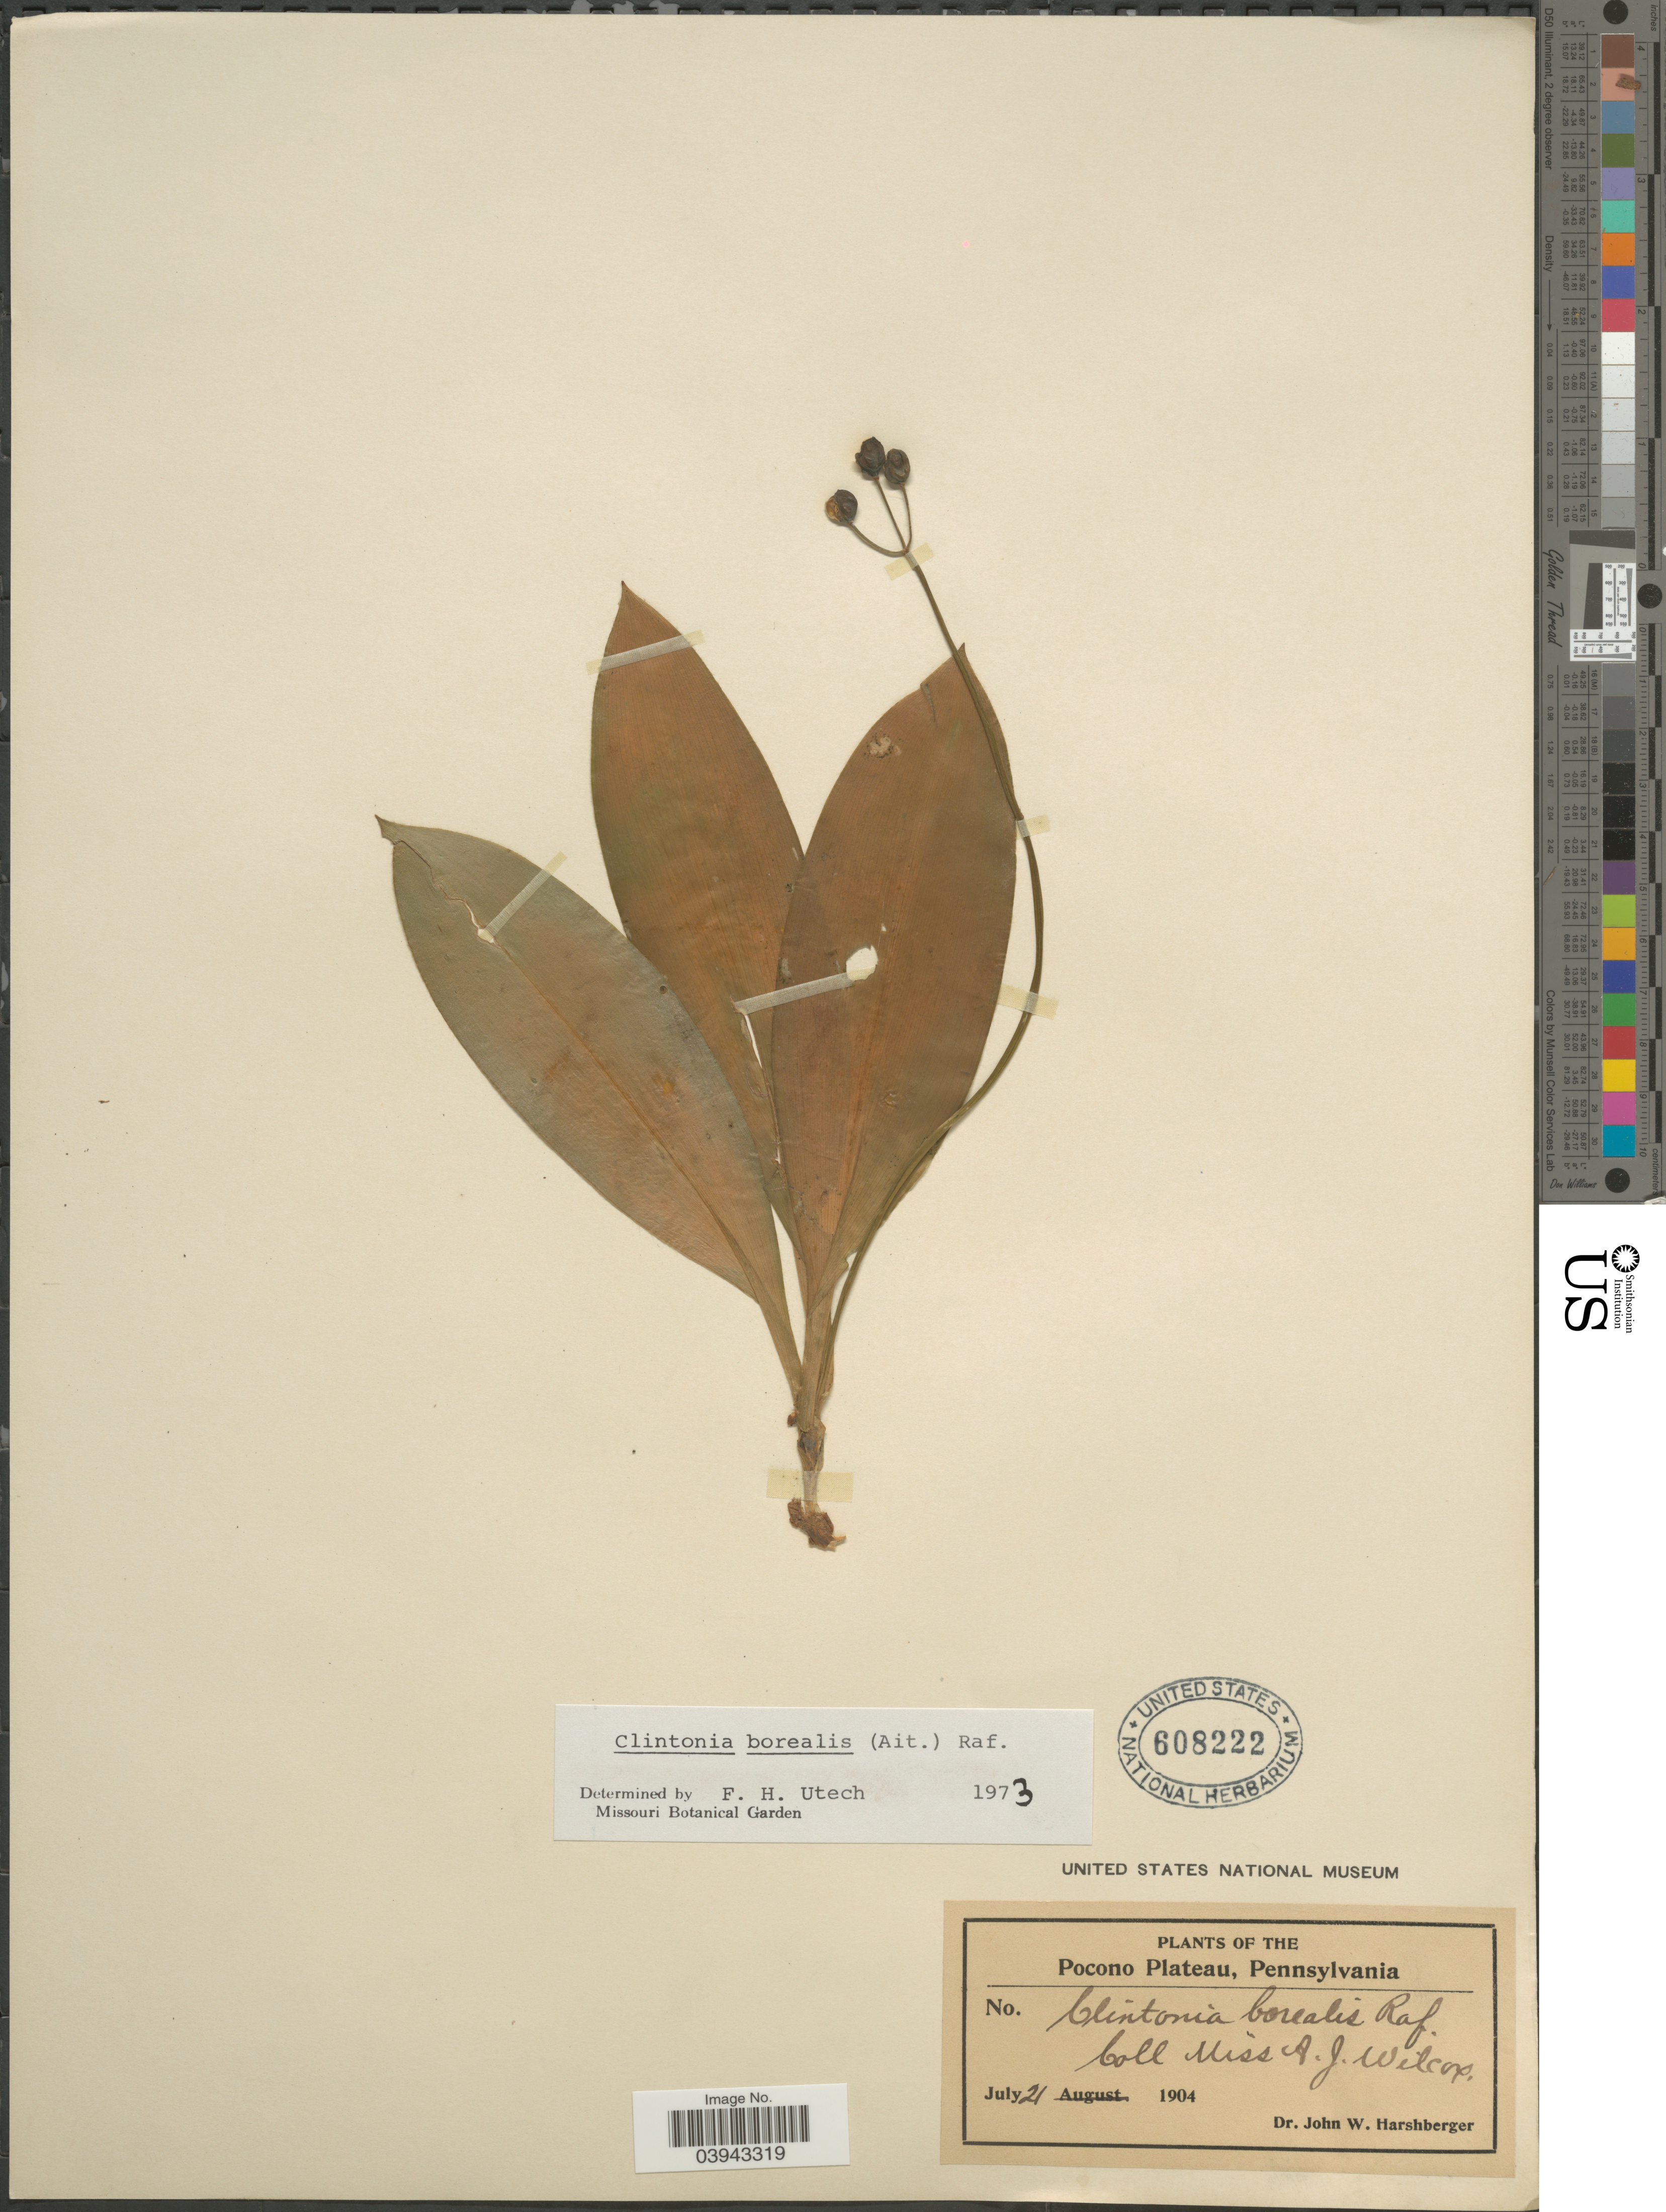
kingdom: Plantae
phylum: Tracheophyta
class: Liliopsida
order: Liliales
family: Liliaceae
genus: Clintonia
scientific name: Clintonia borealis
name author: (Aiton) Raf.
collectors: A. Wilcox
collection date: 1904-07-21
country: United States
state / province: Pennsylvania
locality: Pocono Plateau.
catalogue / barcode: US 608222